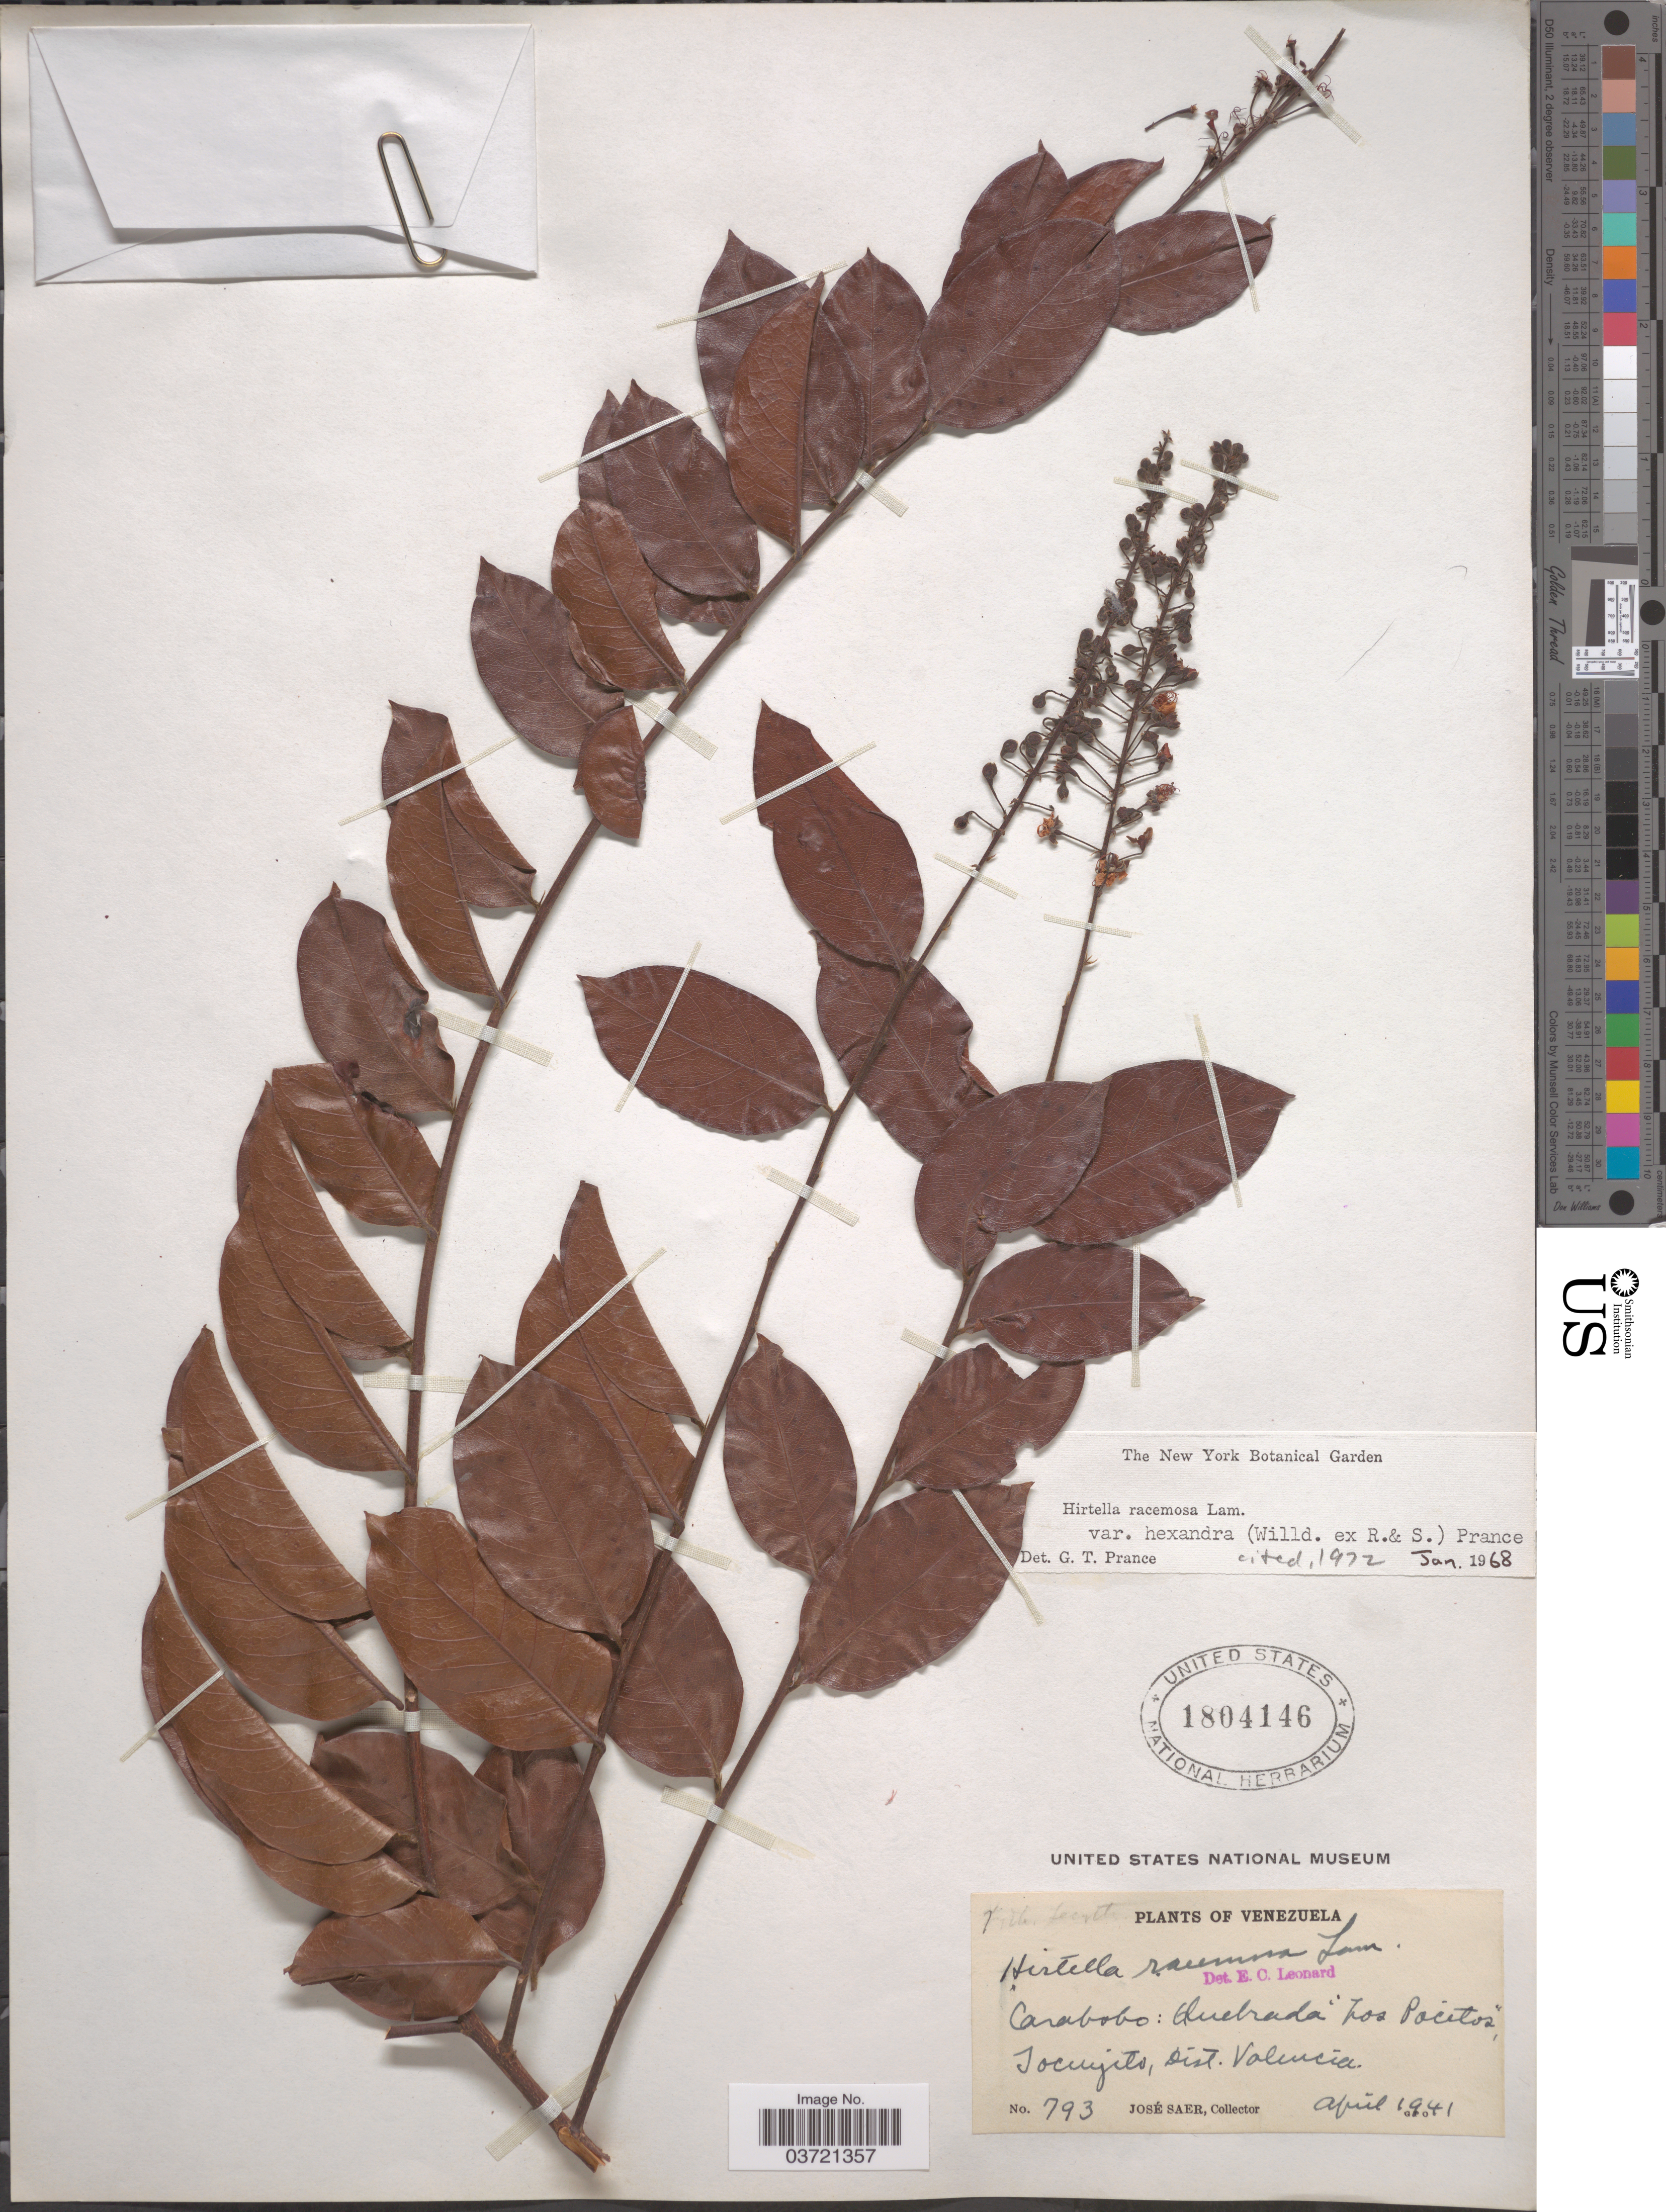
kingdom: Plantae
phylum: Tracheophyta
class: Magnoliopsida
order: Malpighiales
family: Chrysobalanaceae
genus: Hirtella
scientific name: Hirtella racemosa var. hexandra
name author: (Willd. ex Roem. & Schult.) Prance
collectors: J. Saer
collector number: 793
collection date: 1941-04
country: Venezuela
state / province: Carabobo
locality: Quebrada "Los Pocitos", Tocuyito, Dist. Valencia.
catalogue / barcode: US 1804146